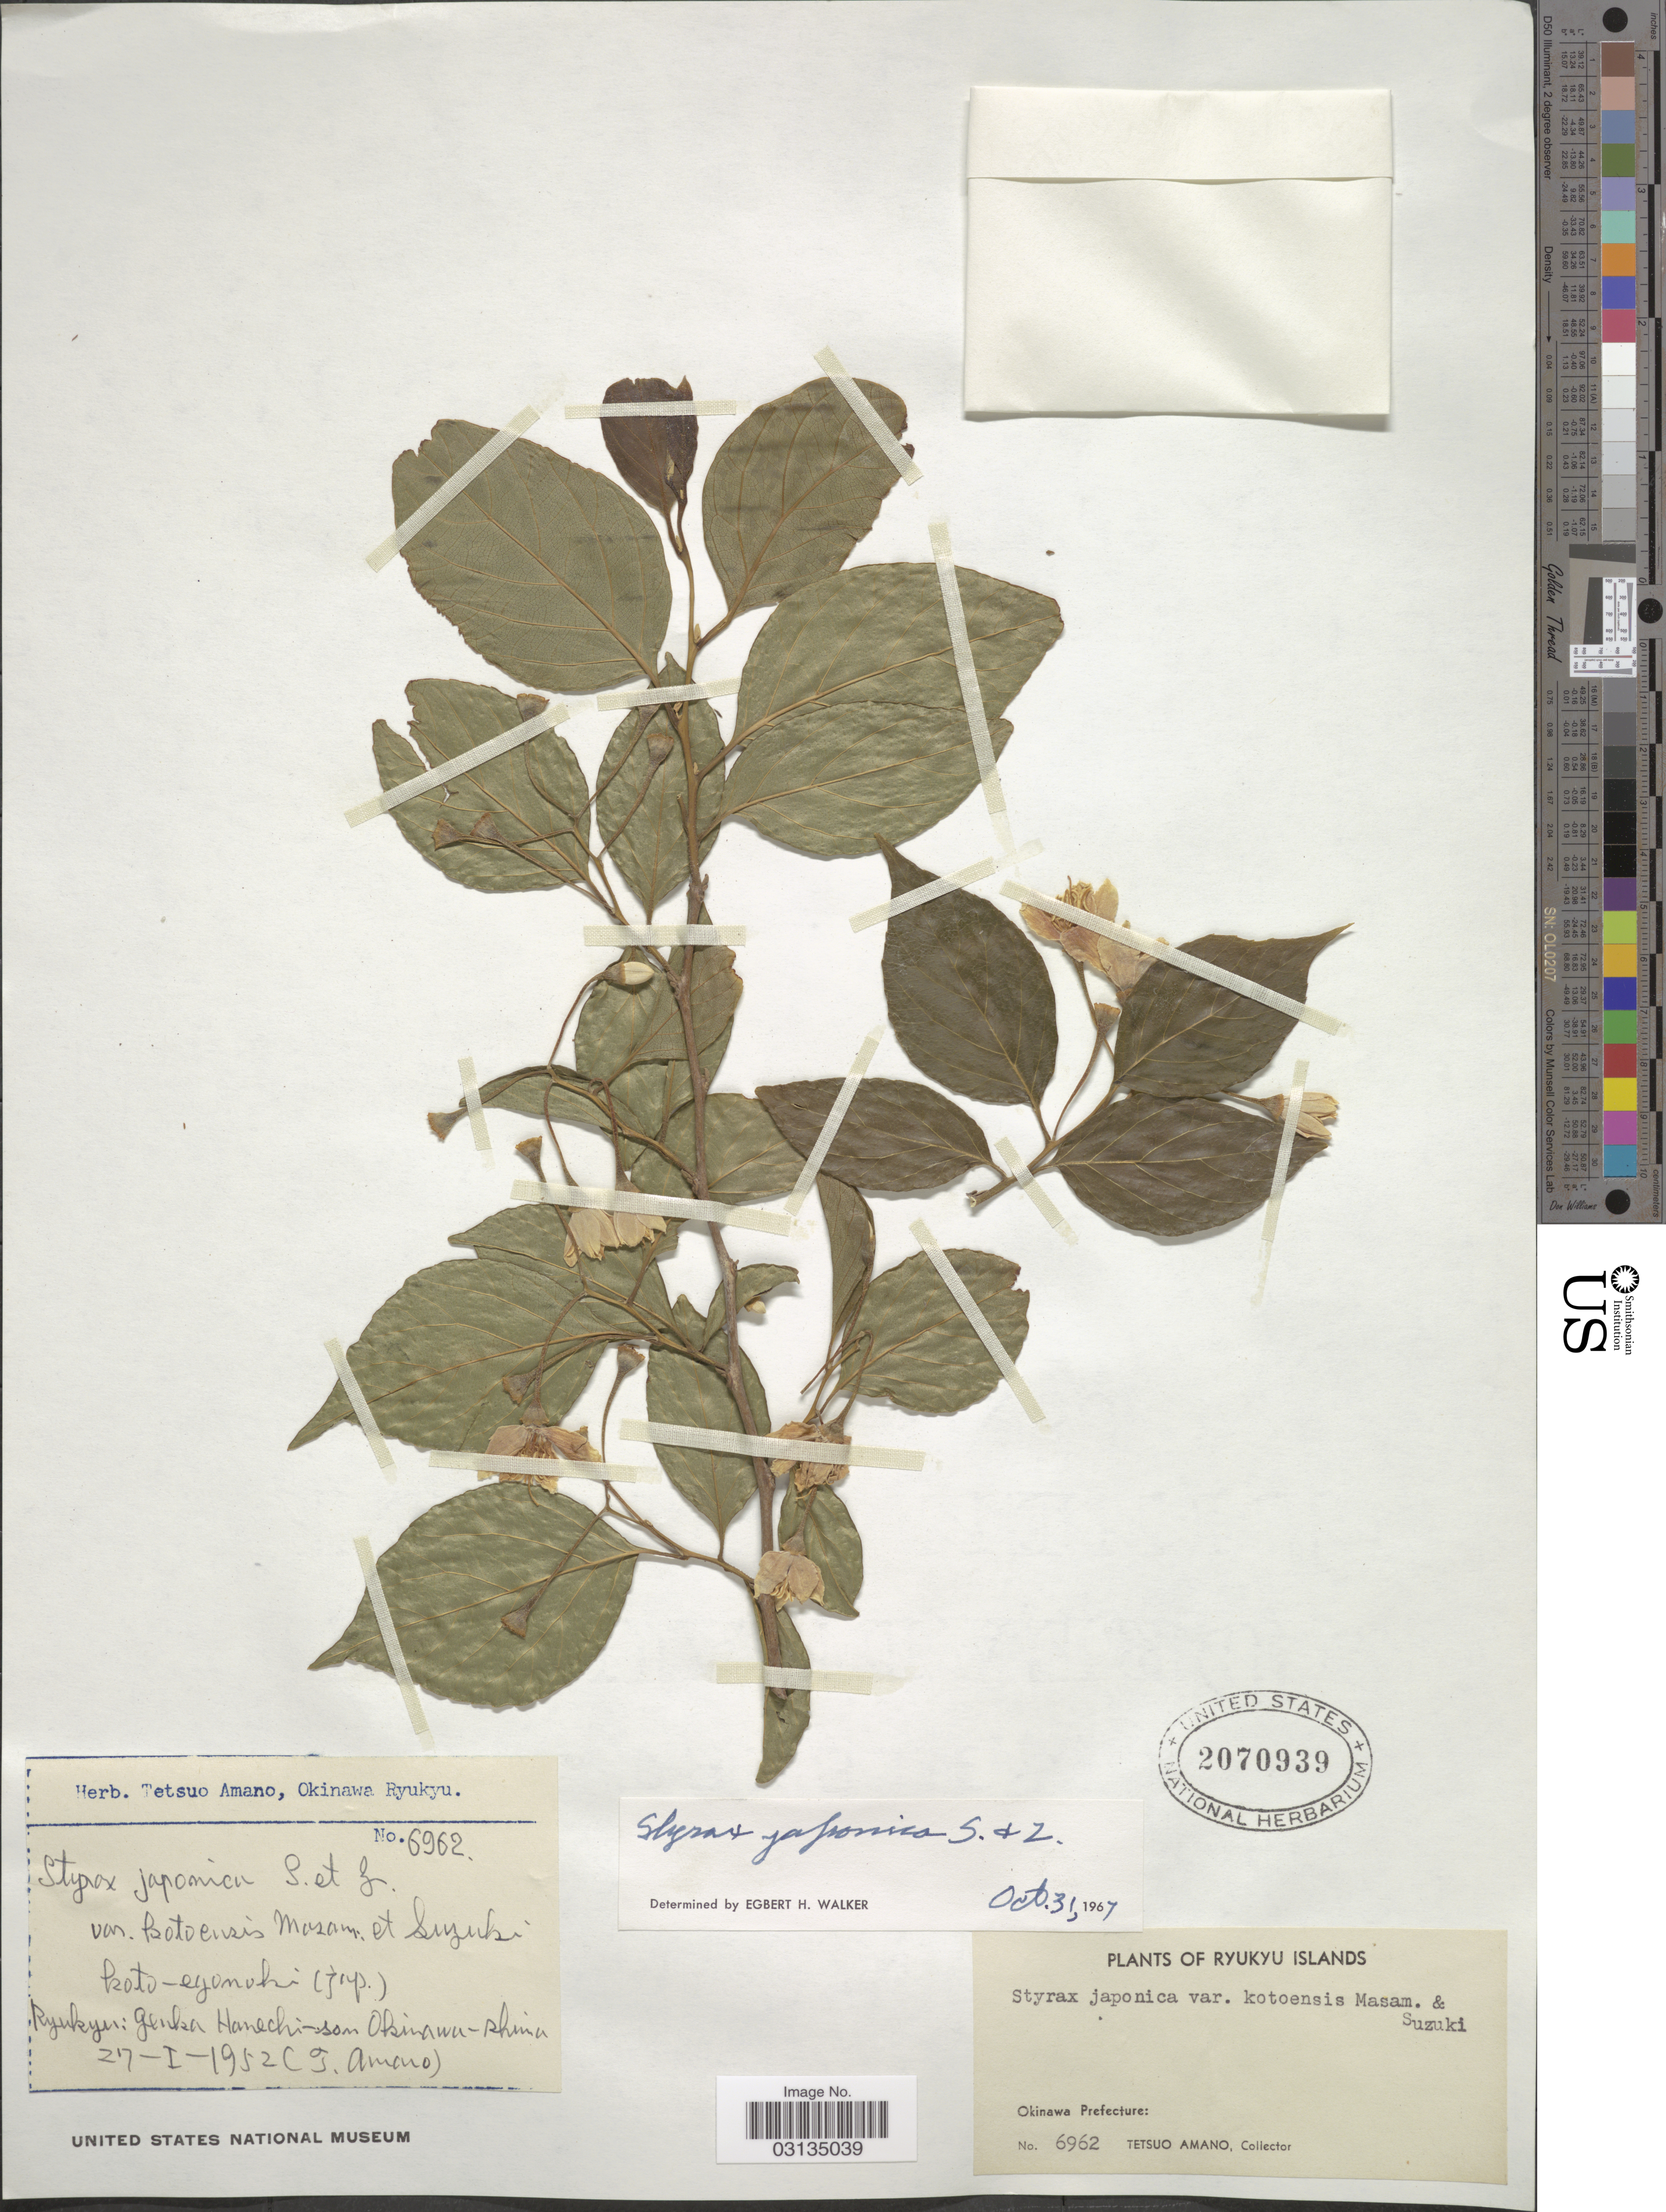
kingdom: Plantae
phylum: Tracheophyta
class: Magnoliopsida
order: Ericales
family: Styracaceae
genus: Styrax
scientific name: Styrax japonicus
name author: Siebold & Zucc.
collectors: T. Amano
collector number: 6962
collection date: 1952-01-27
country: Japan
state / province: Okinawa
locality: Ryukyu: Genka Hanechi-son, Okinawa-shima.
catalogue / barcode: US 2070939